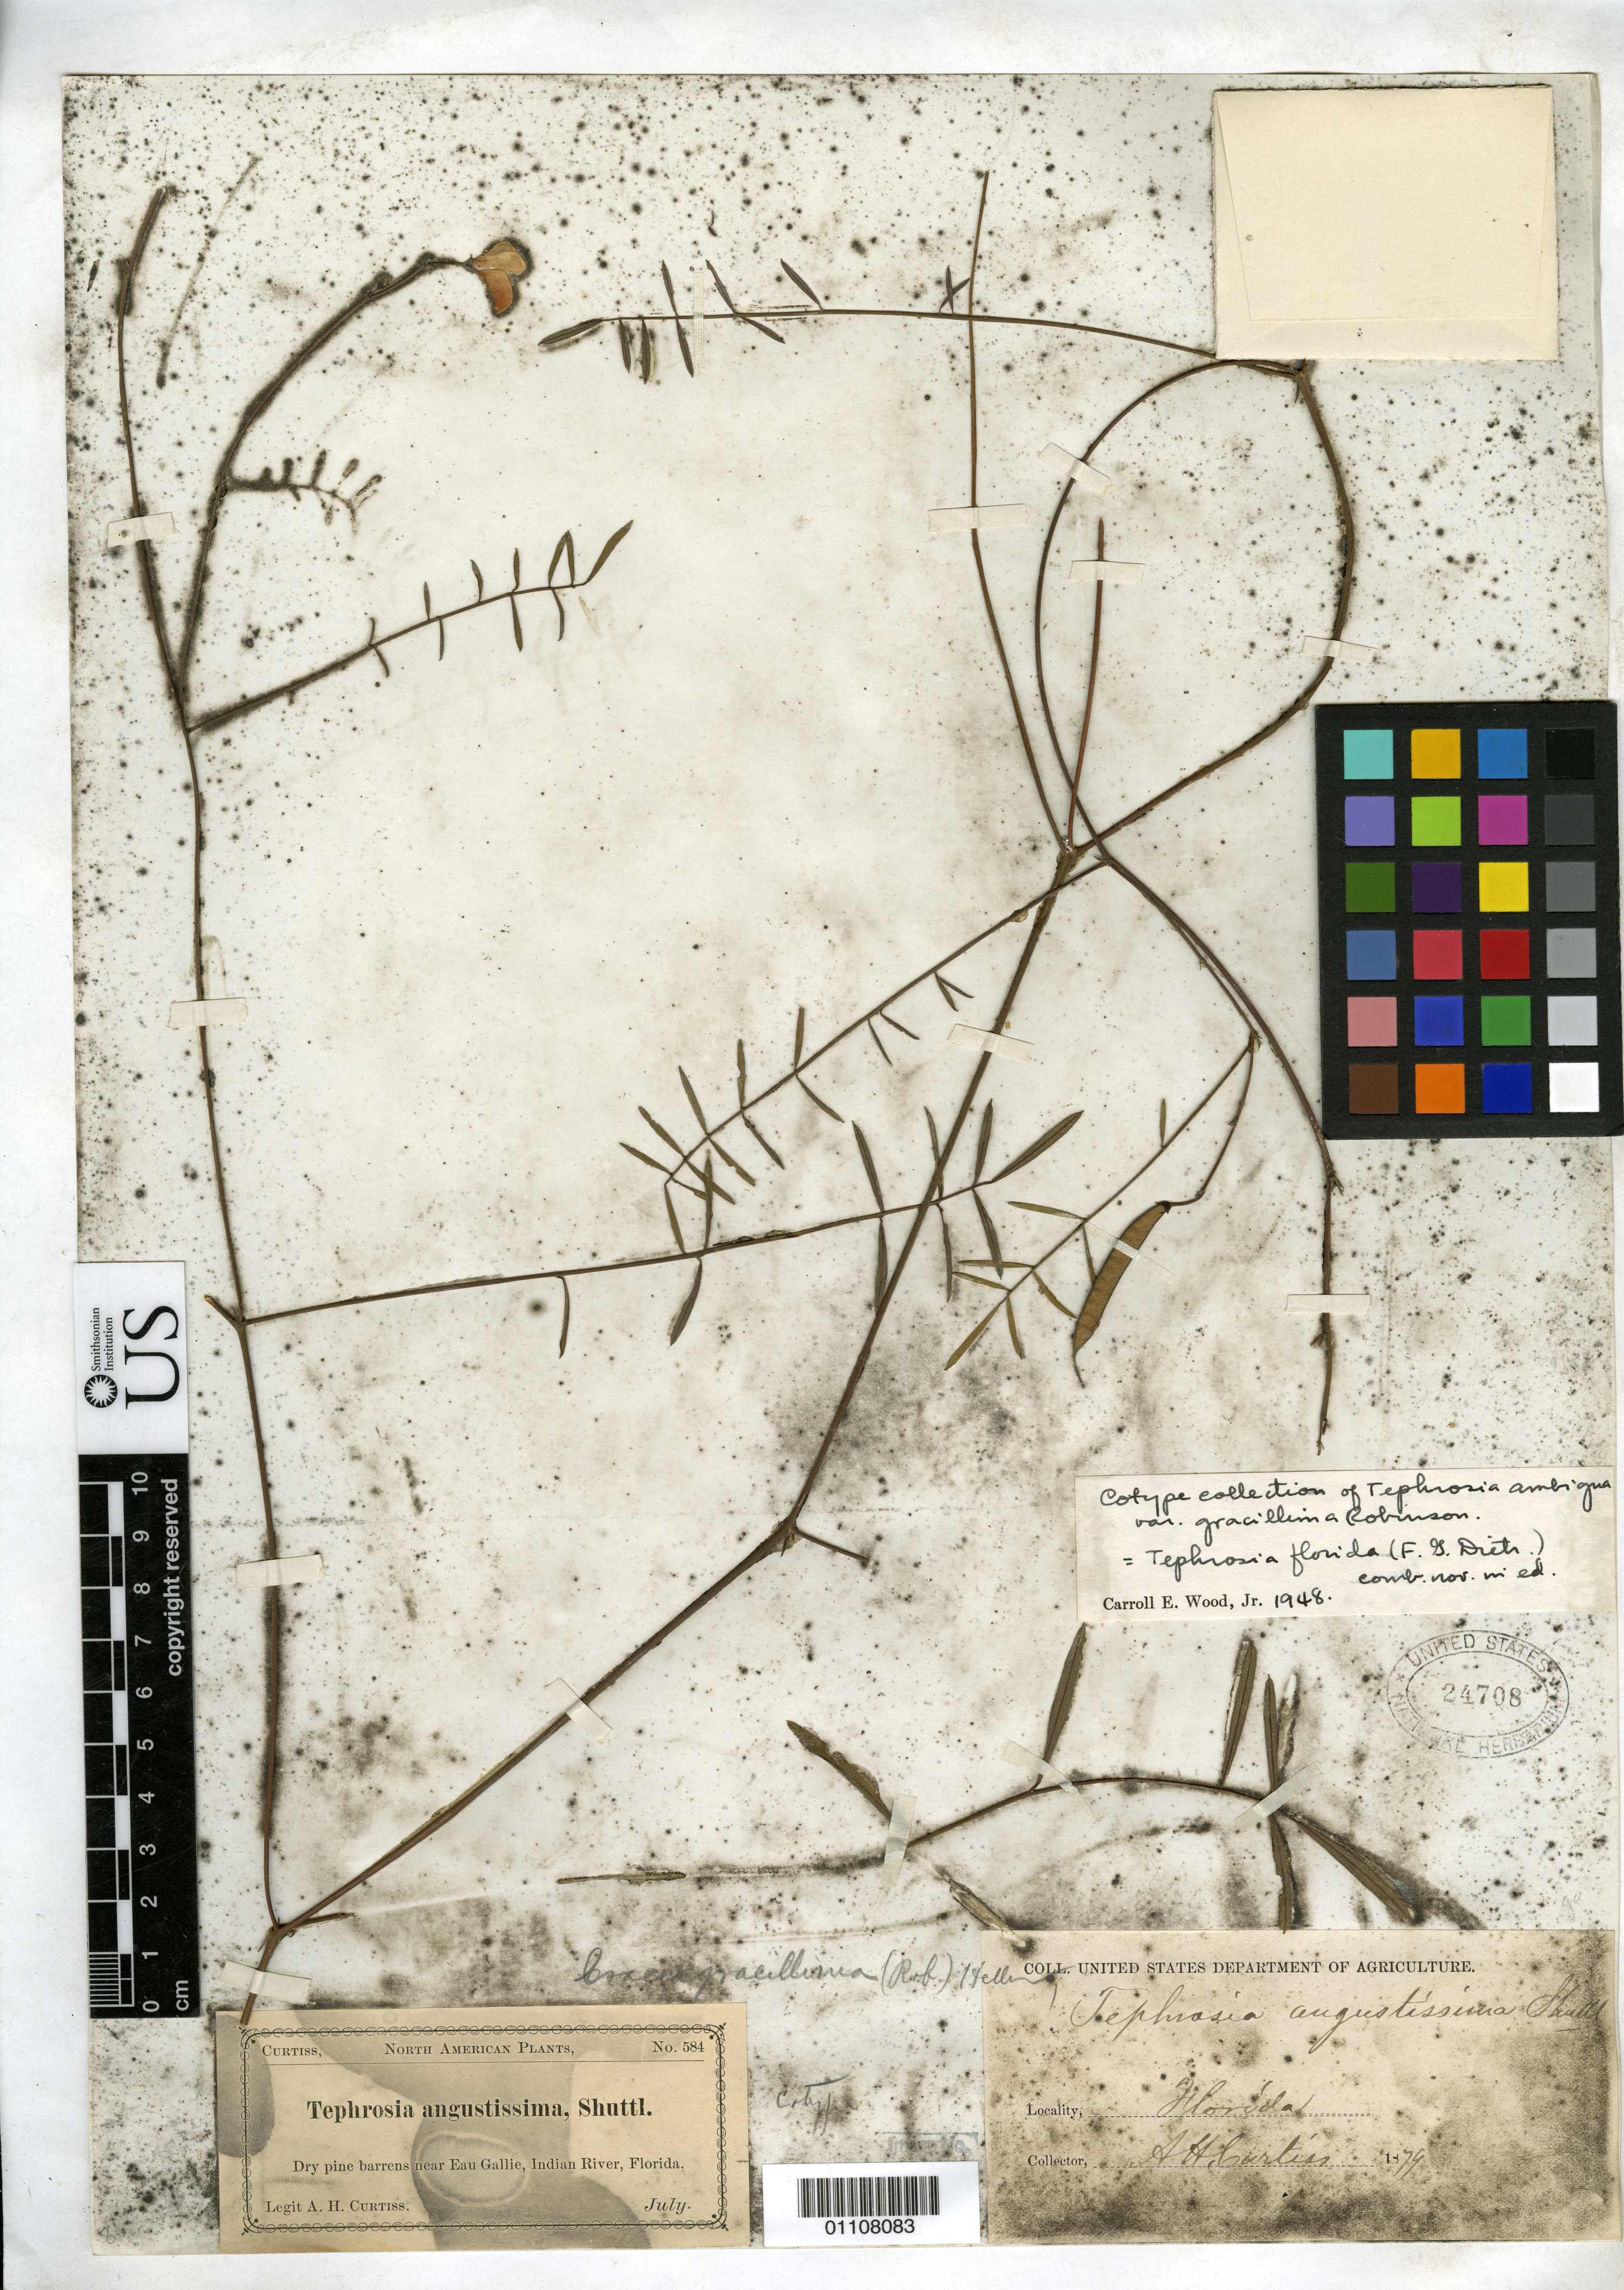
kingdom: Plantae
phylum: Tracheophyta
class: Magnoliopsida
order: Fabales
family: Fabaceae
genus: Tephrosia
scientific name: Tephrosia ambigua var. gracillima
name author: B.L. Rob.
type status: Syntype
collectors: A. H. Curtiss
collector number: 584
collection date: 1879-07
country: United States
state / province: Arizona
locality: Indian River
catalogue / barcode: US 24708